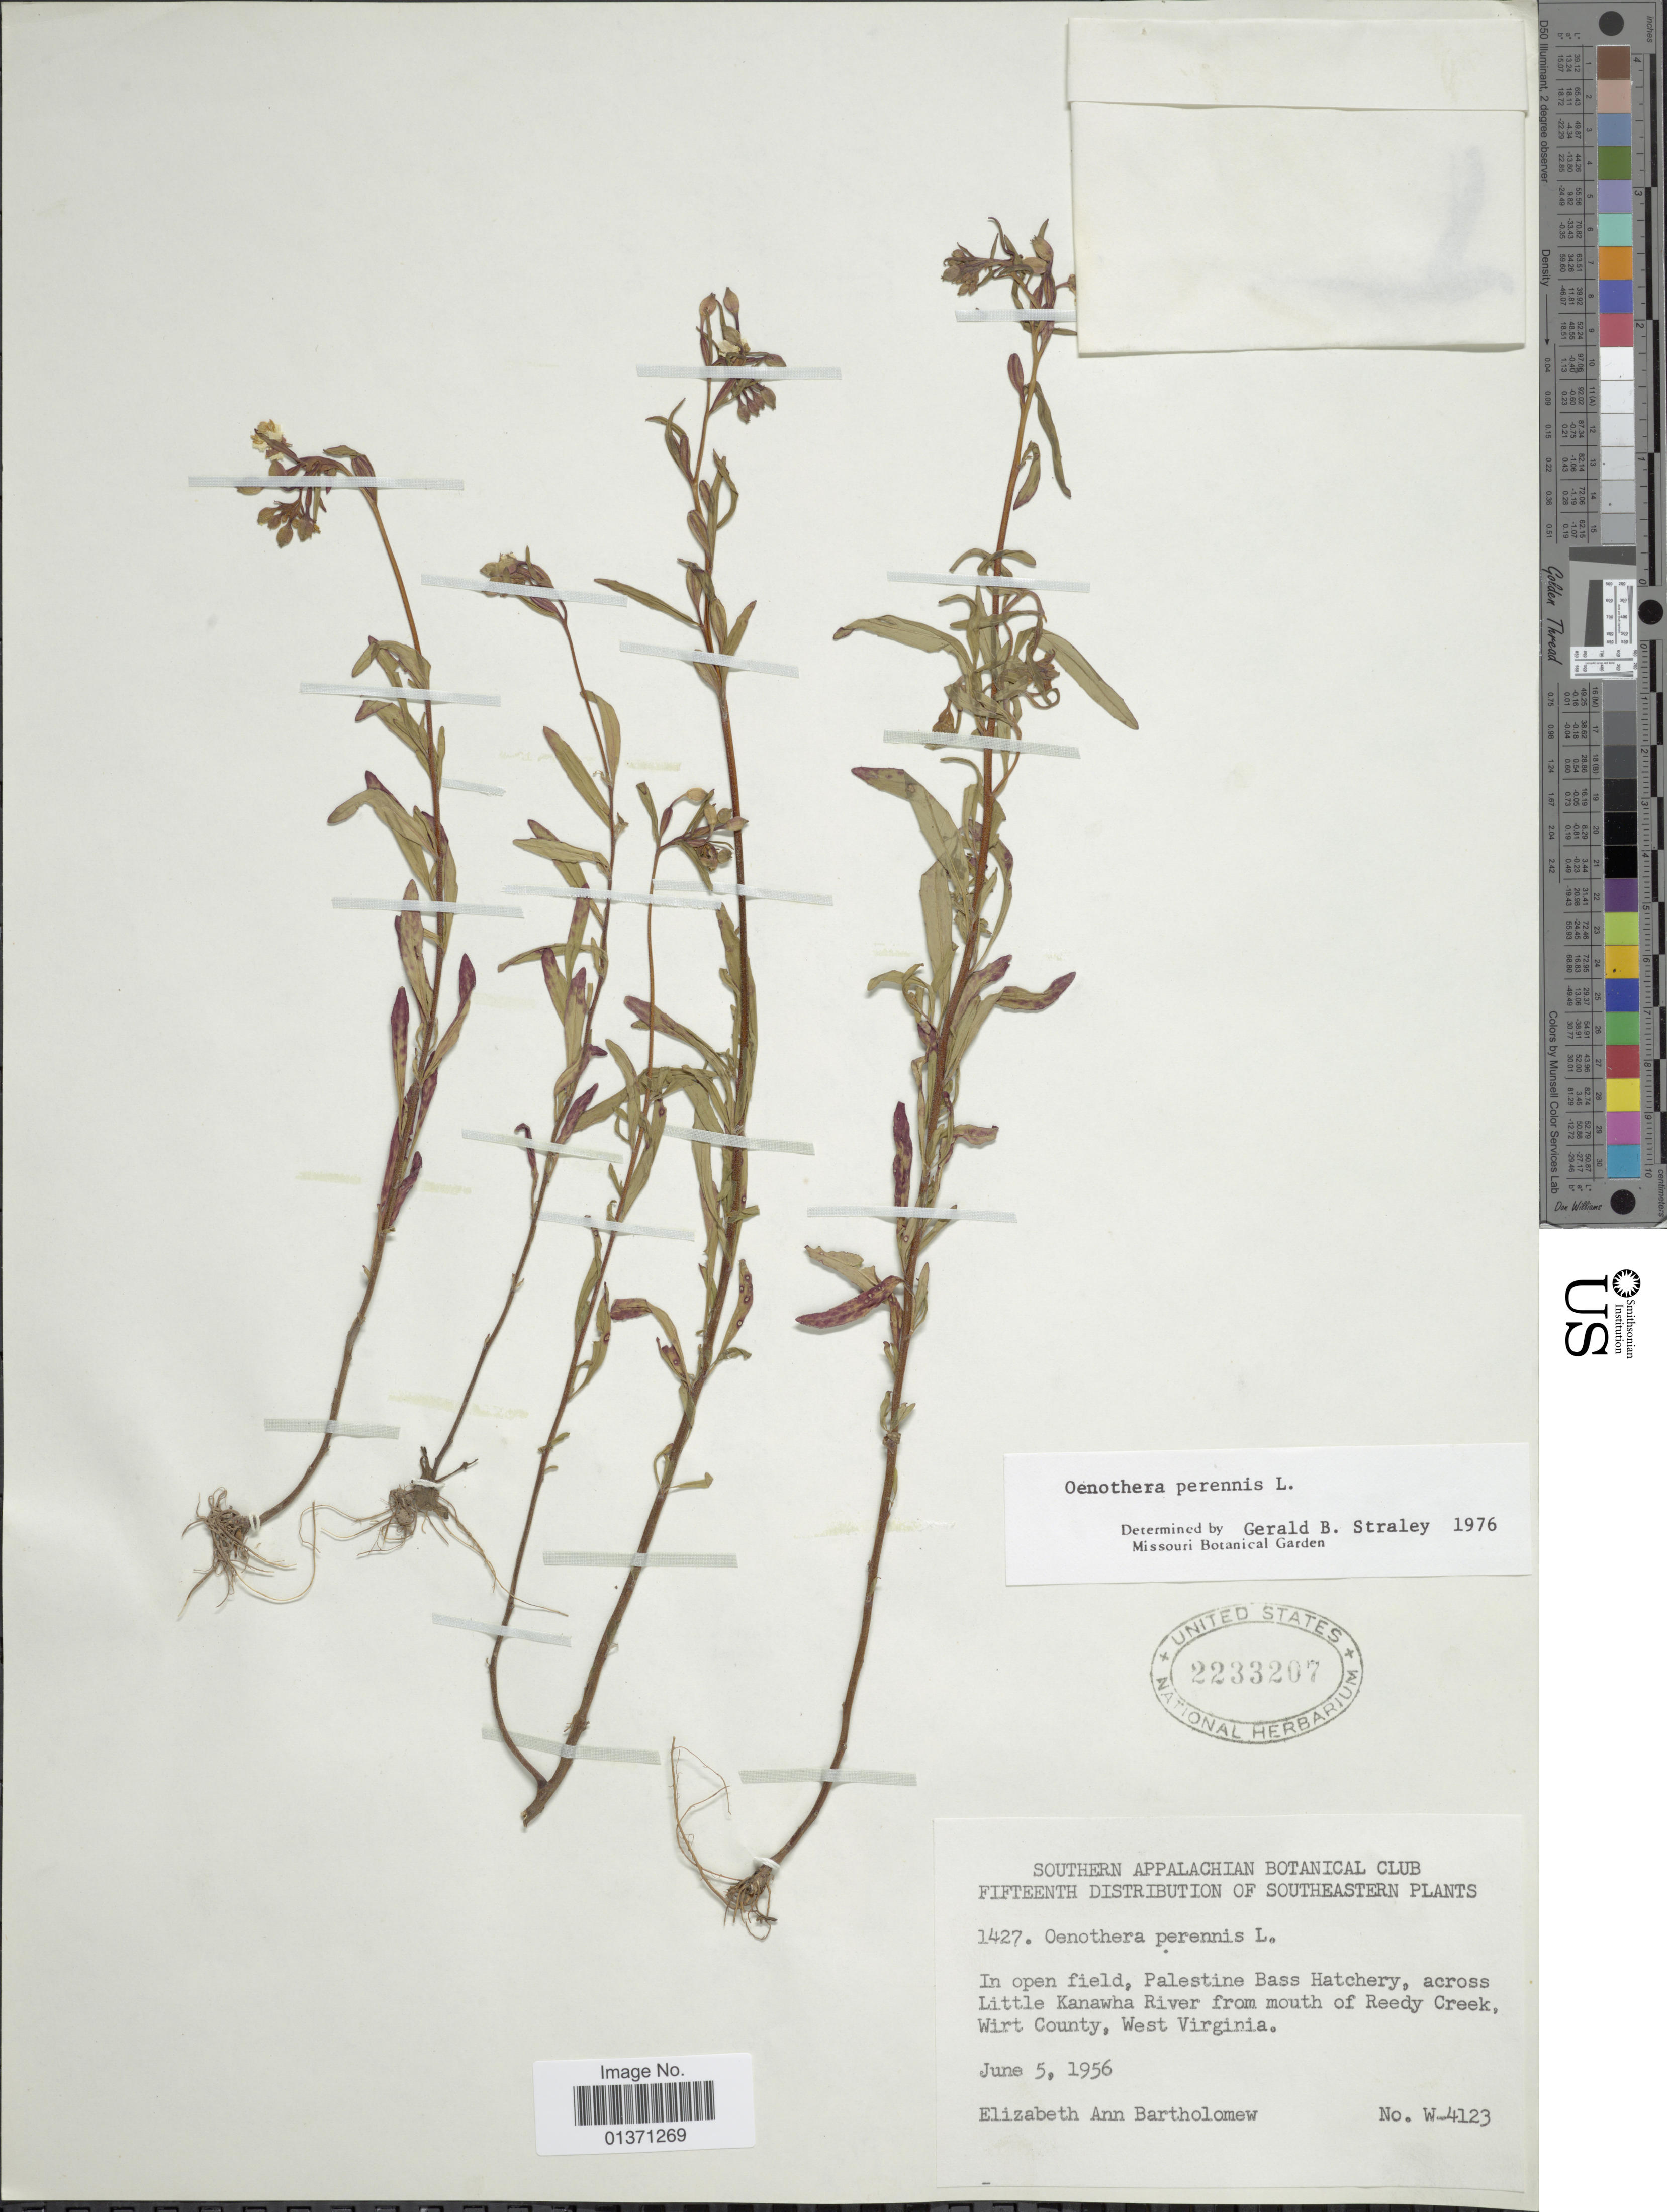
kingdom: Plantae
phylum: Tracheophyta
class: Magnoliopsida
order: Myrtales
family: Onagraceae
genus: Oenothera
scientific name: Oenothera perennis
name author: L.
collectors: E. Bartholomew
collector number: W-4123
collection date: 1956-06-05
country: United States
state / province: West Virginia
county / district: Wirt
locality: Palestine Bass Hatchery, across Little Kanawha River from mouth of Reedy Creek, Wirt County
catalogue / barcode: US 2233207